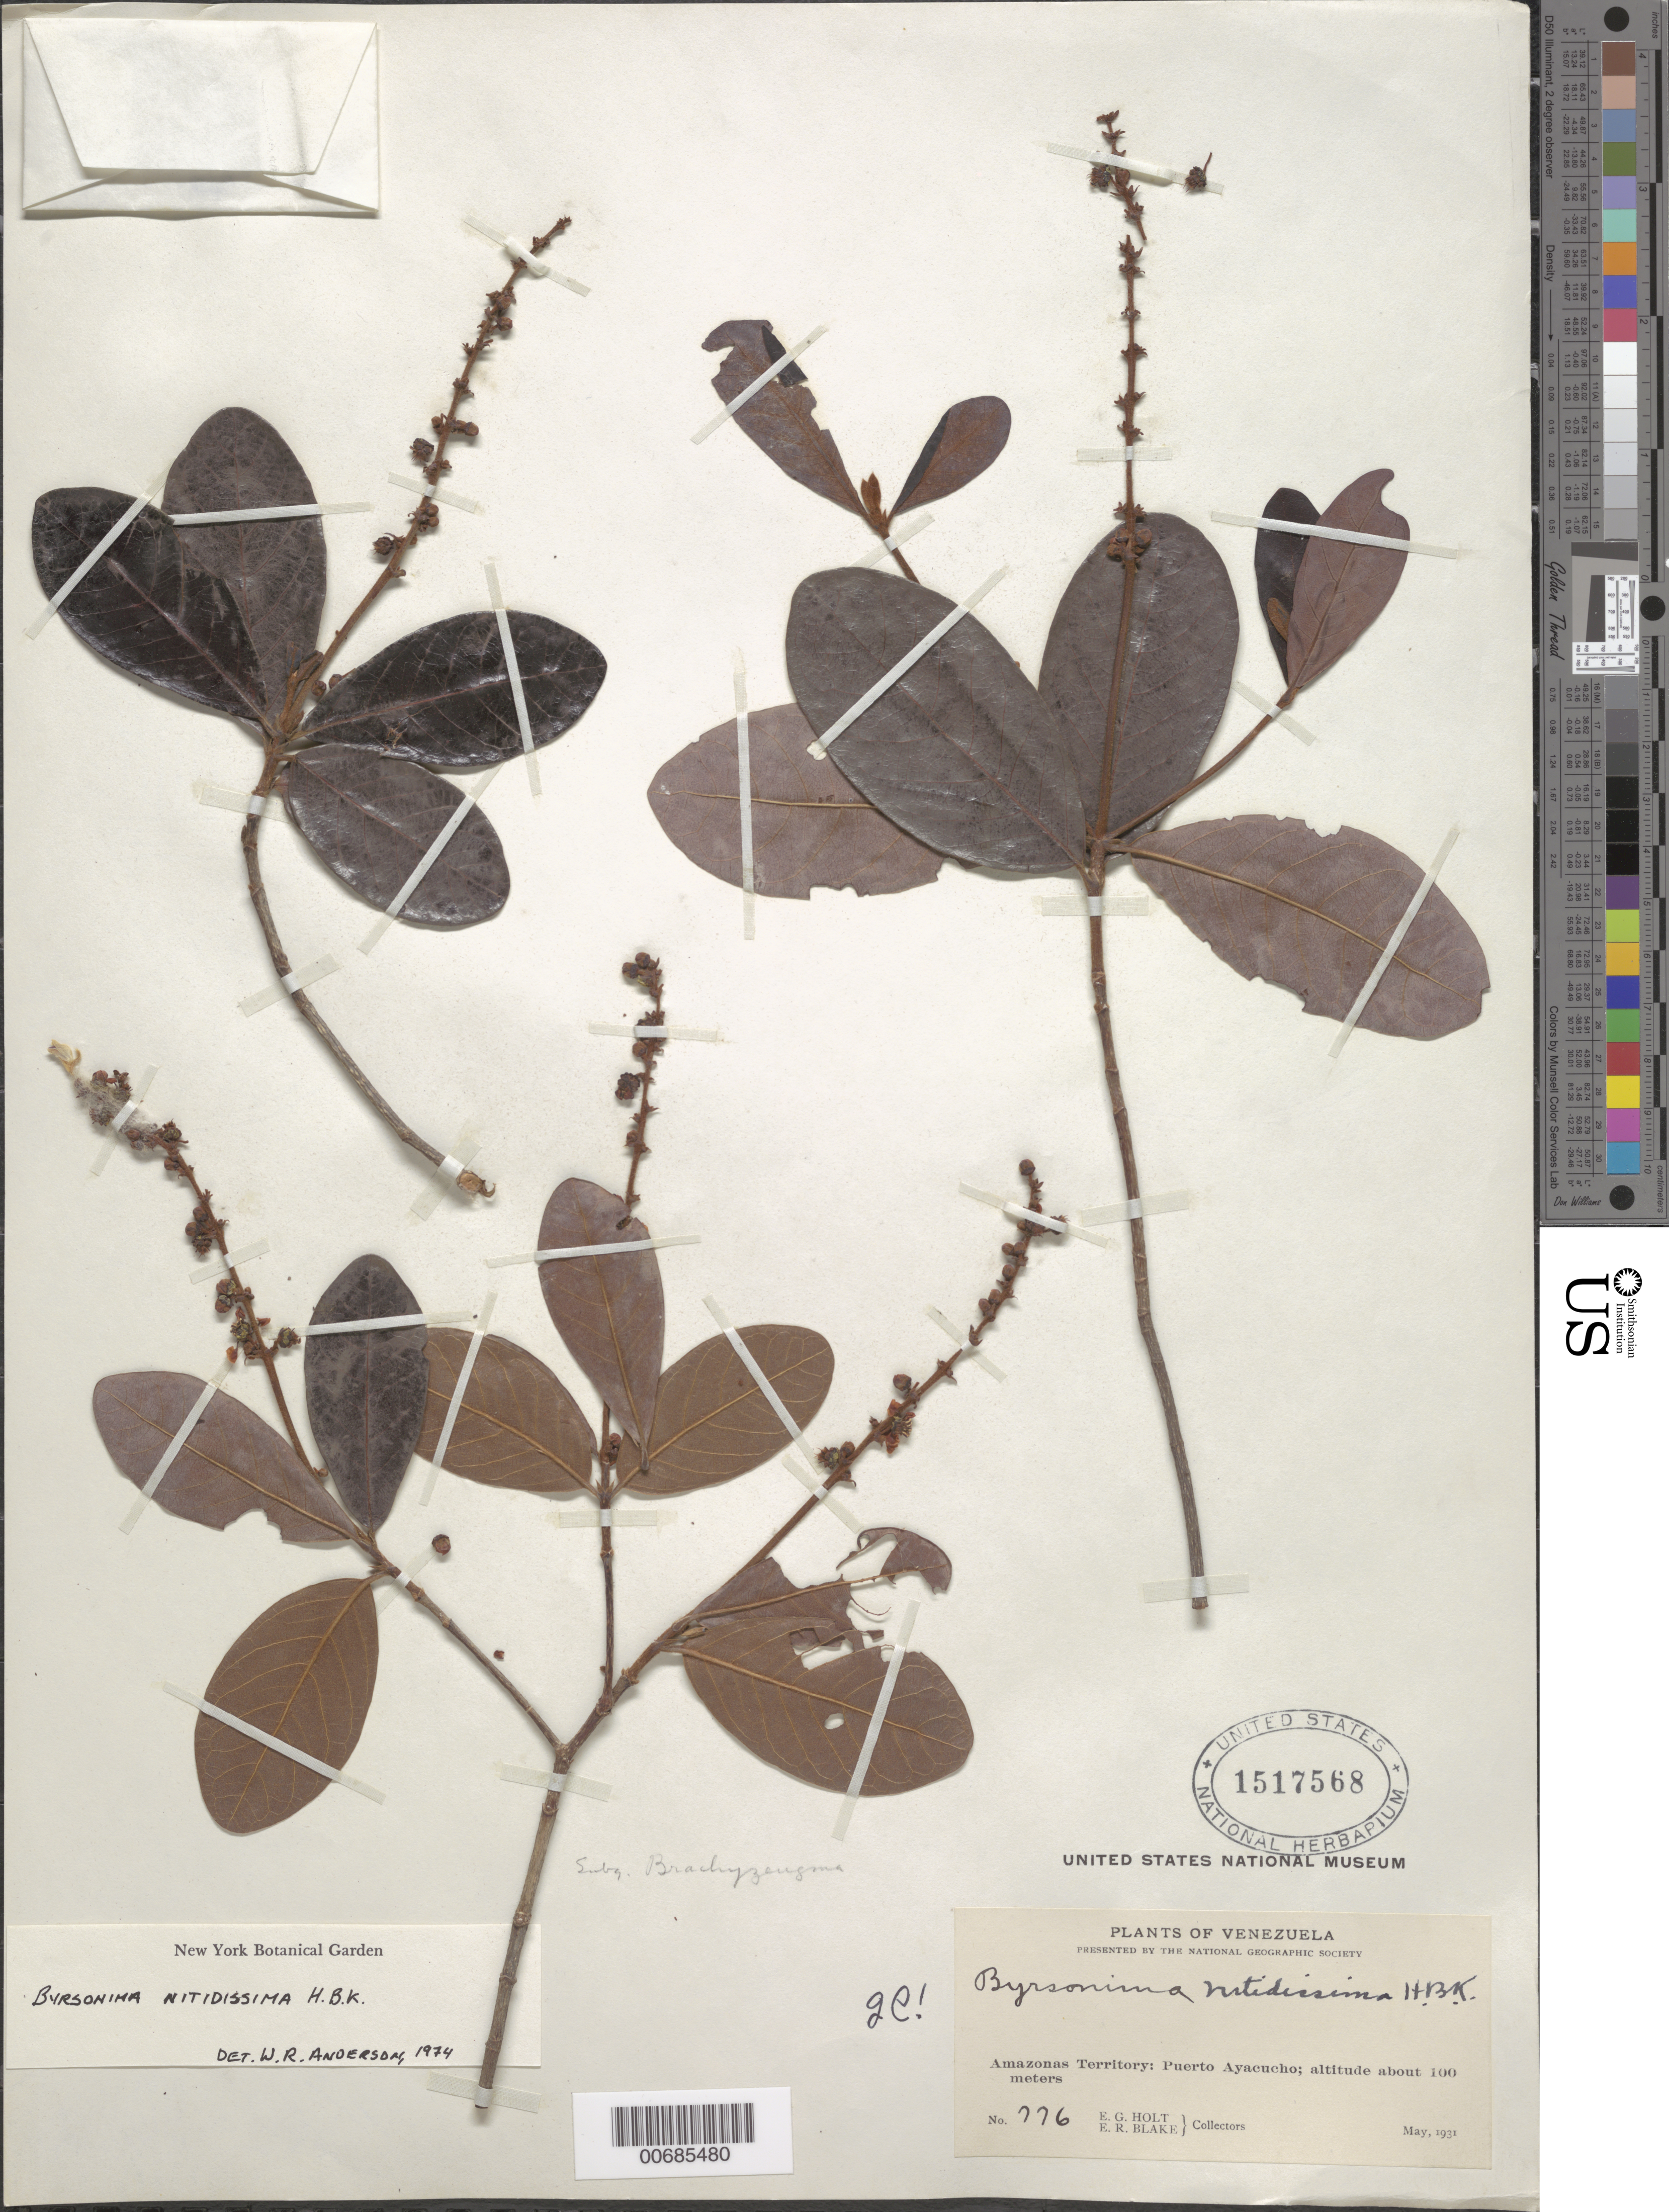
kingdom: Plantae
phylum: Tracheophyta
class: Magnoliopsida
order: Malpighiales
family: Malpighiaceae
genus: Byrsonima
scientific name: Byrsonima nitidissima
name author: Kunth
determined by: Anderson, W. R., (MICH), University of Michigan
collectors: E. Holt & E. R. Blake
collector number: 776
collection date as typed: May-31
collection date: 1931-05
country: Venezuela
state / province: Amazonas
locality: Puerto Ayacucho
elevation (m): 100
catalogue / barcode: US 1517568